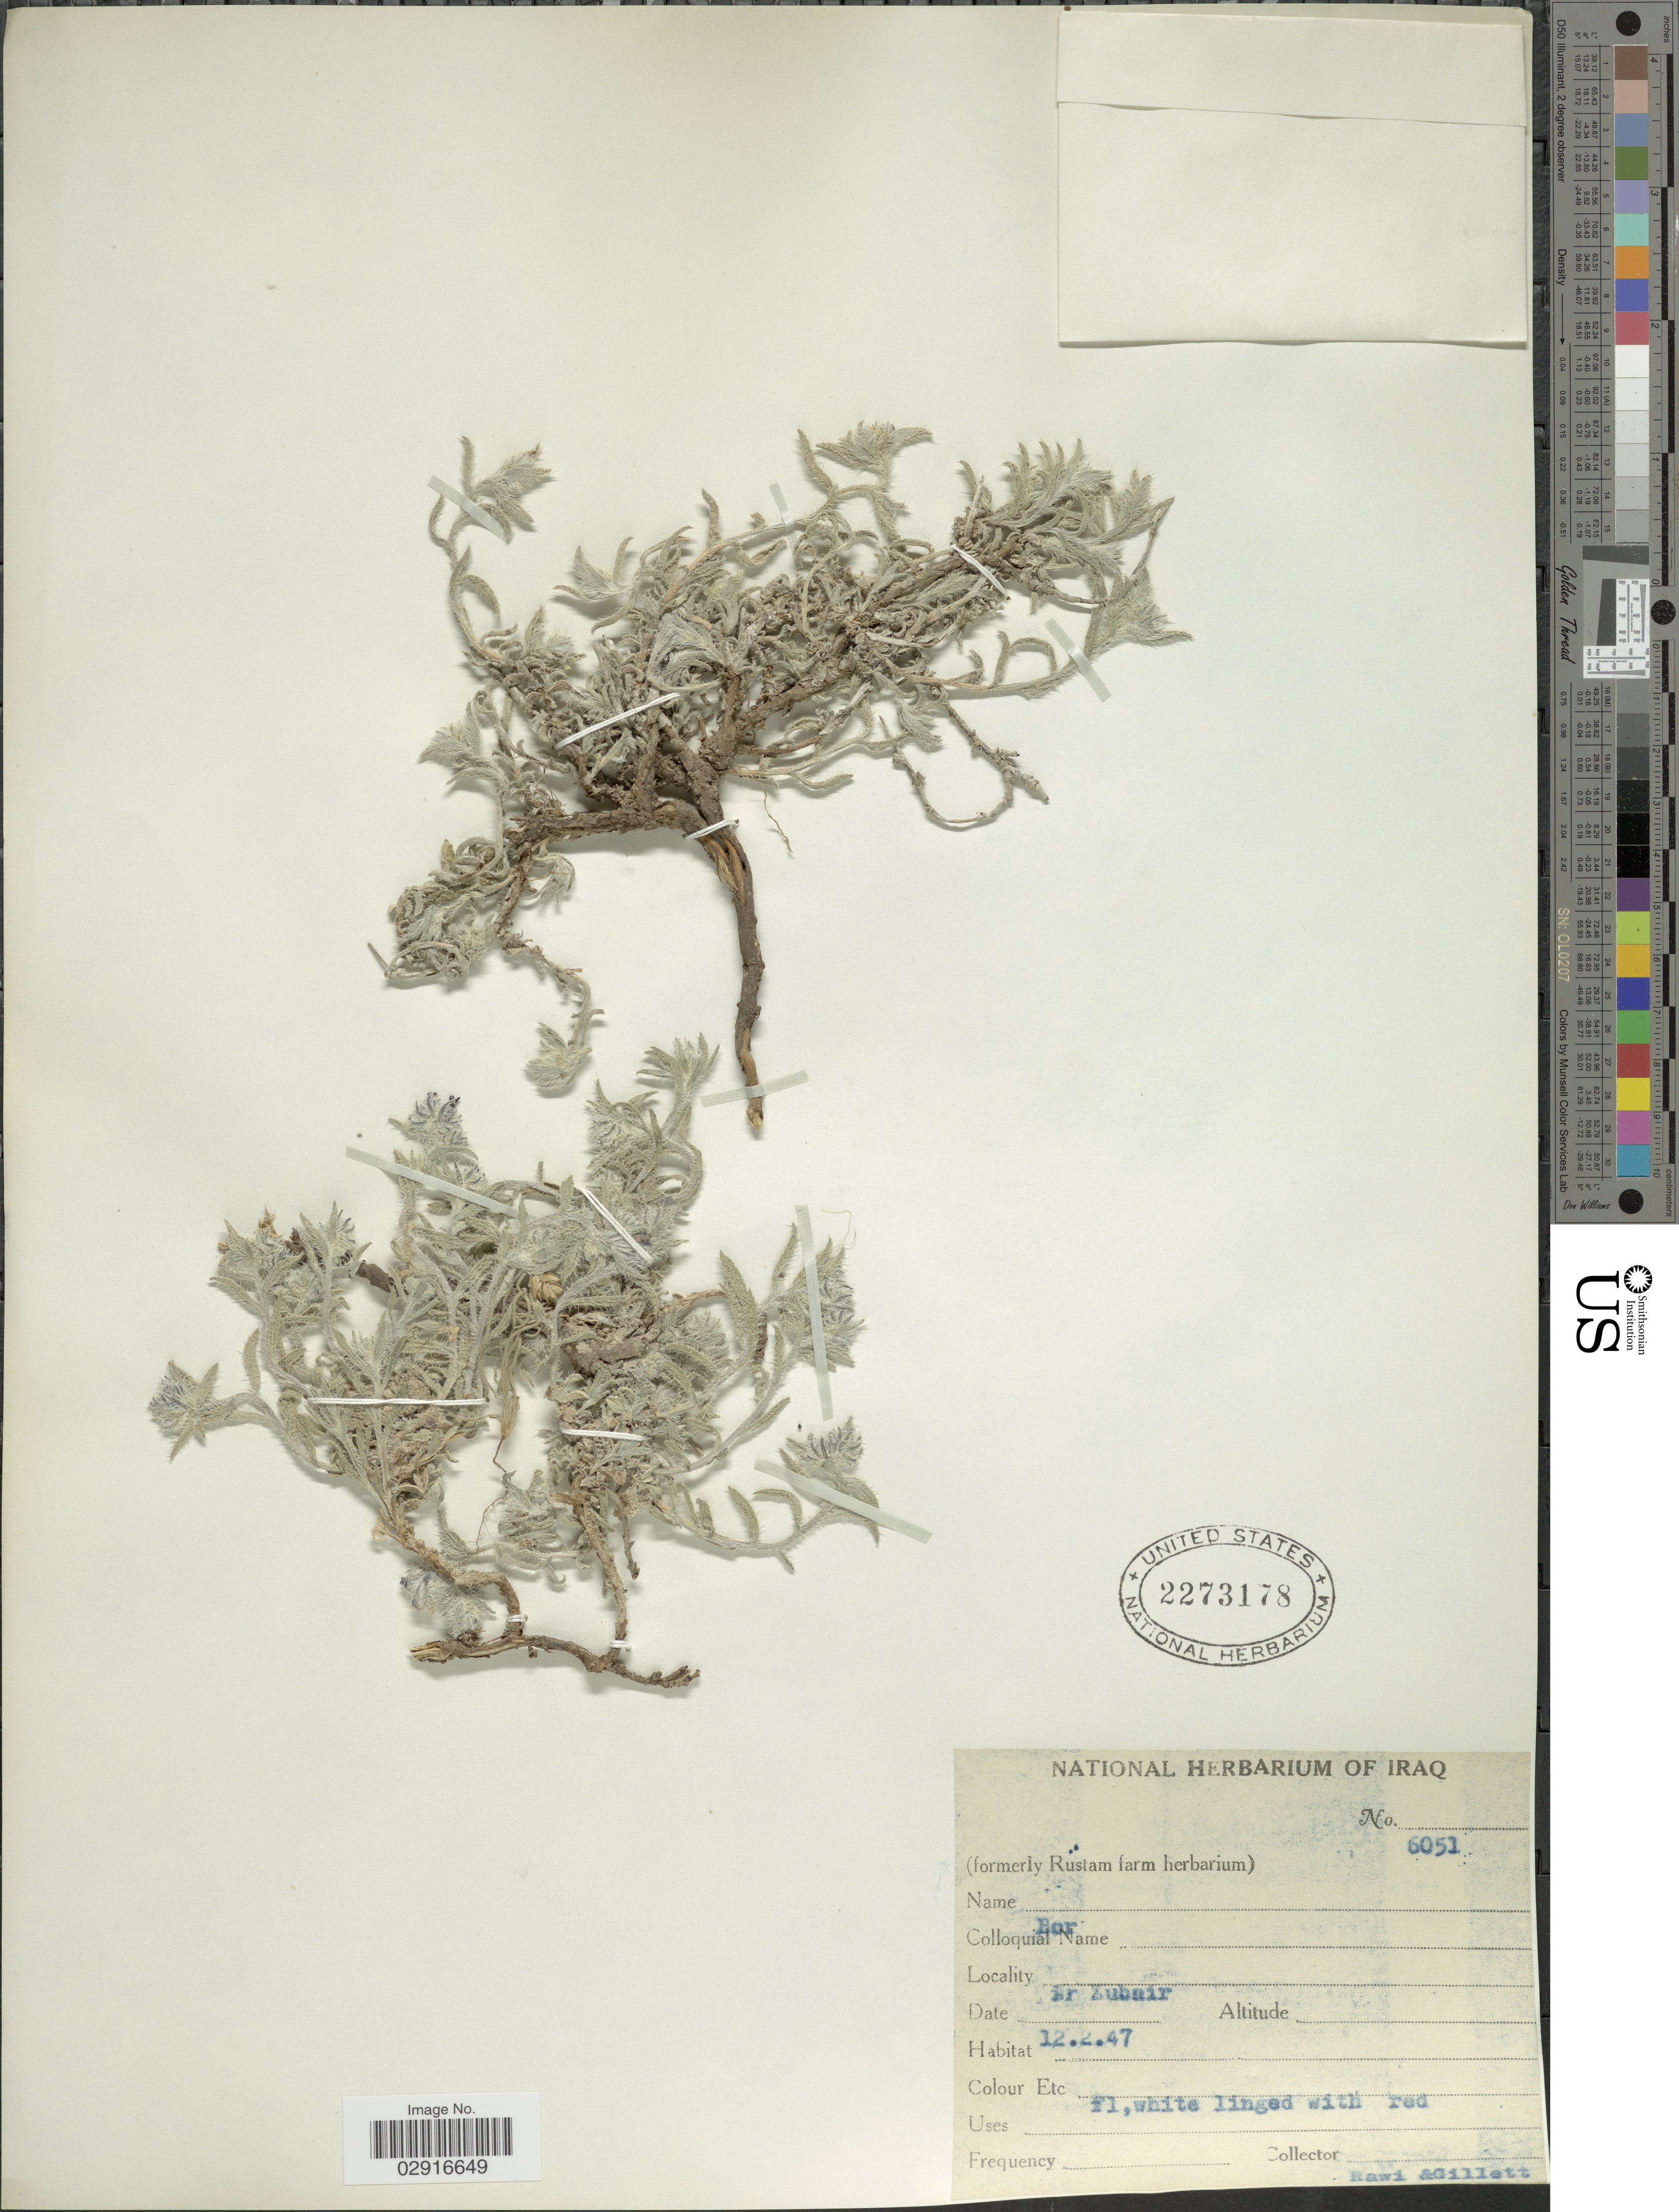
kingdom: Plantae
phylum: Tracheophyta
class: Magnoliopsida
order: Boraginales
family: Boraginaceae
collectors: -. Rawi & Gillett, --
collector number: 6051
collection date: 1947-02-12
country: Iraq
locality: Nr Zubair.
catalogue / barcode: US 2273178